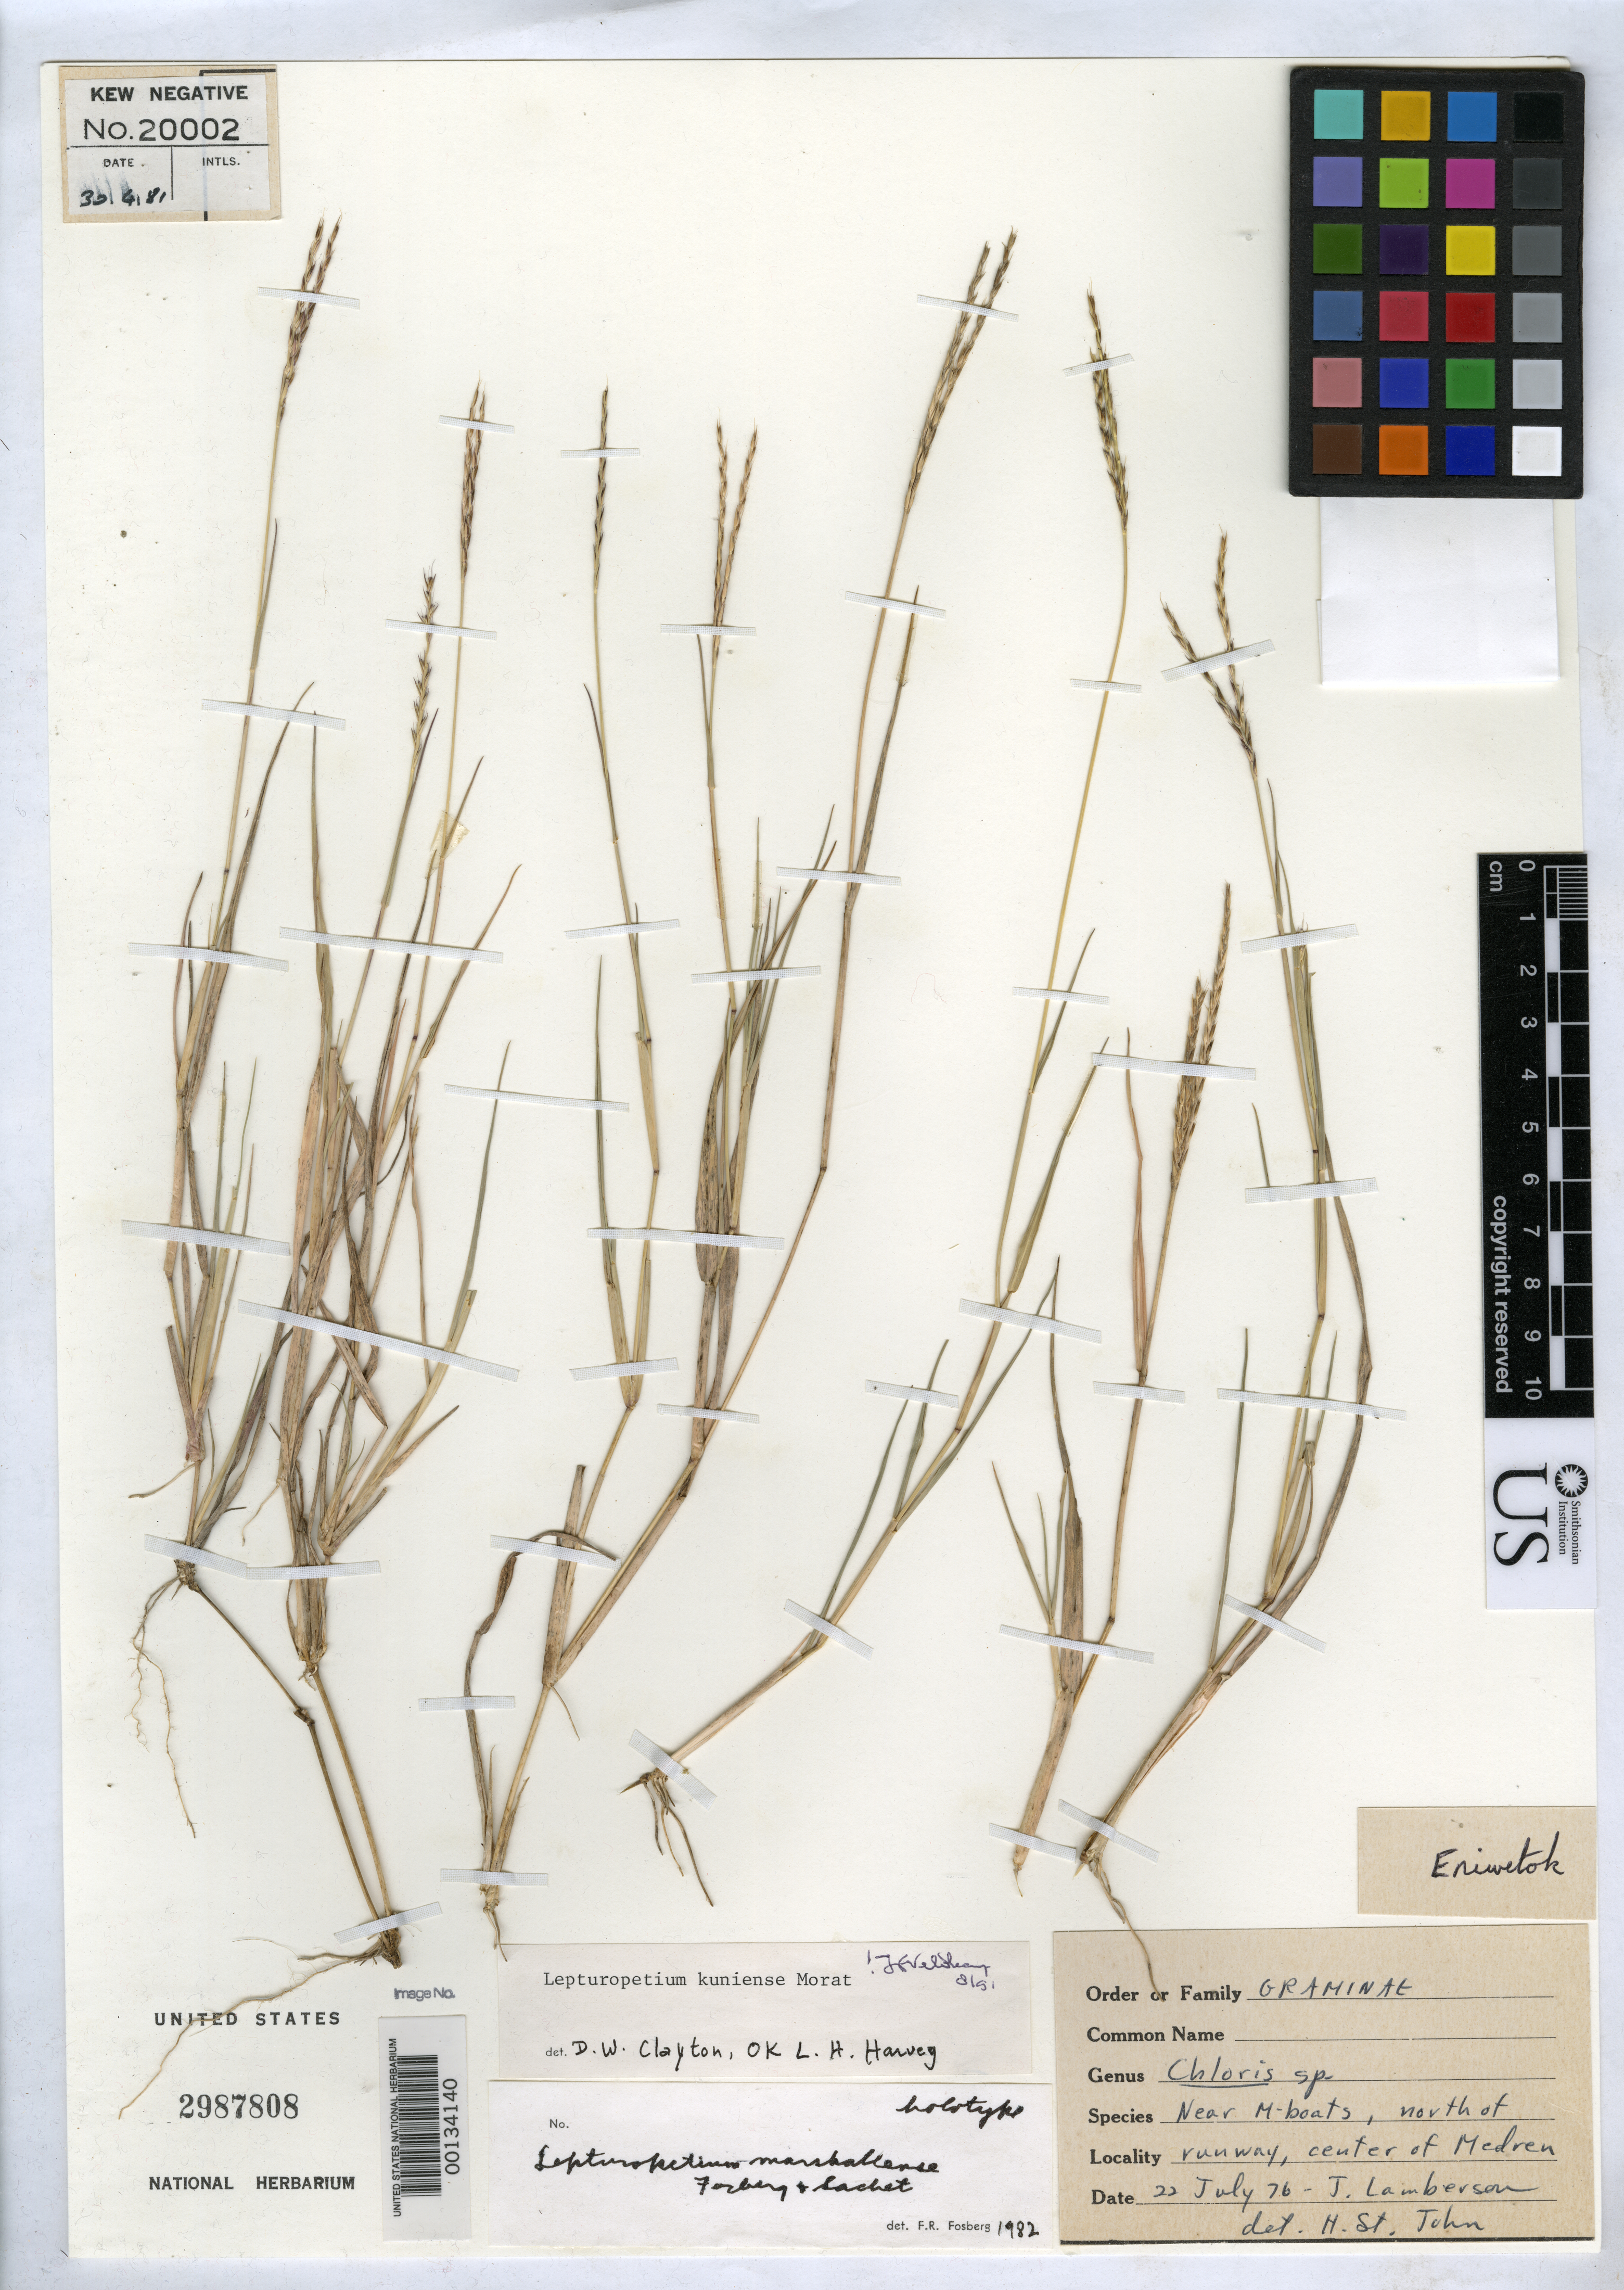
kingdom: Plantae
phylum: Tracheophyta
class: Liliopsida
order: Poales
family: Poaceae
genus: Lepturopetium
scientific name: Lepturopetium marshallense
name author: Fosberg & Sachet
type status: Holotype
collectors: J. Lamberson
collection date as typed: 22 Jul 1976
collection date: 1976-07-22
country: Marshall Islands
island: Enewetak [Eniwetok] Atoll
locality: Near m-boats, N of runway, center of Medren.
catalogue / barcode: US 2987808